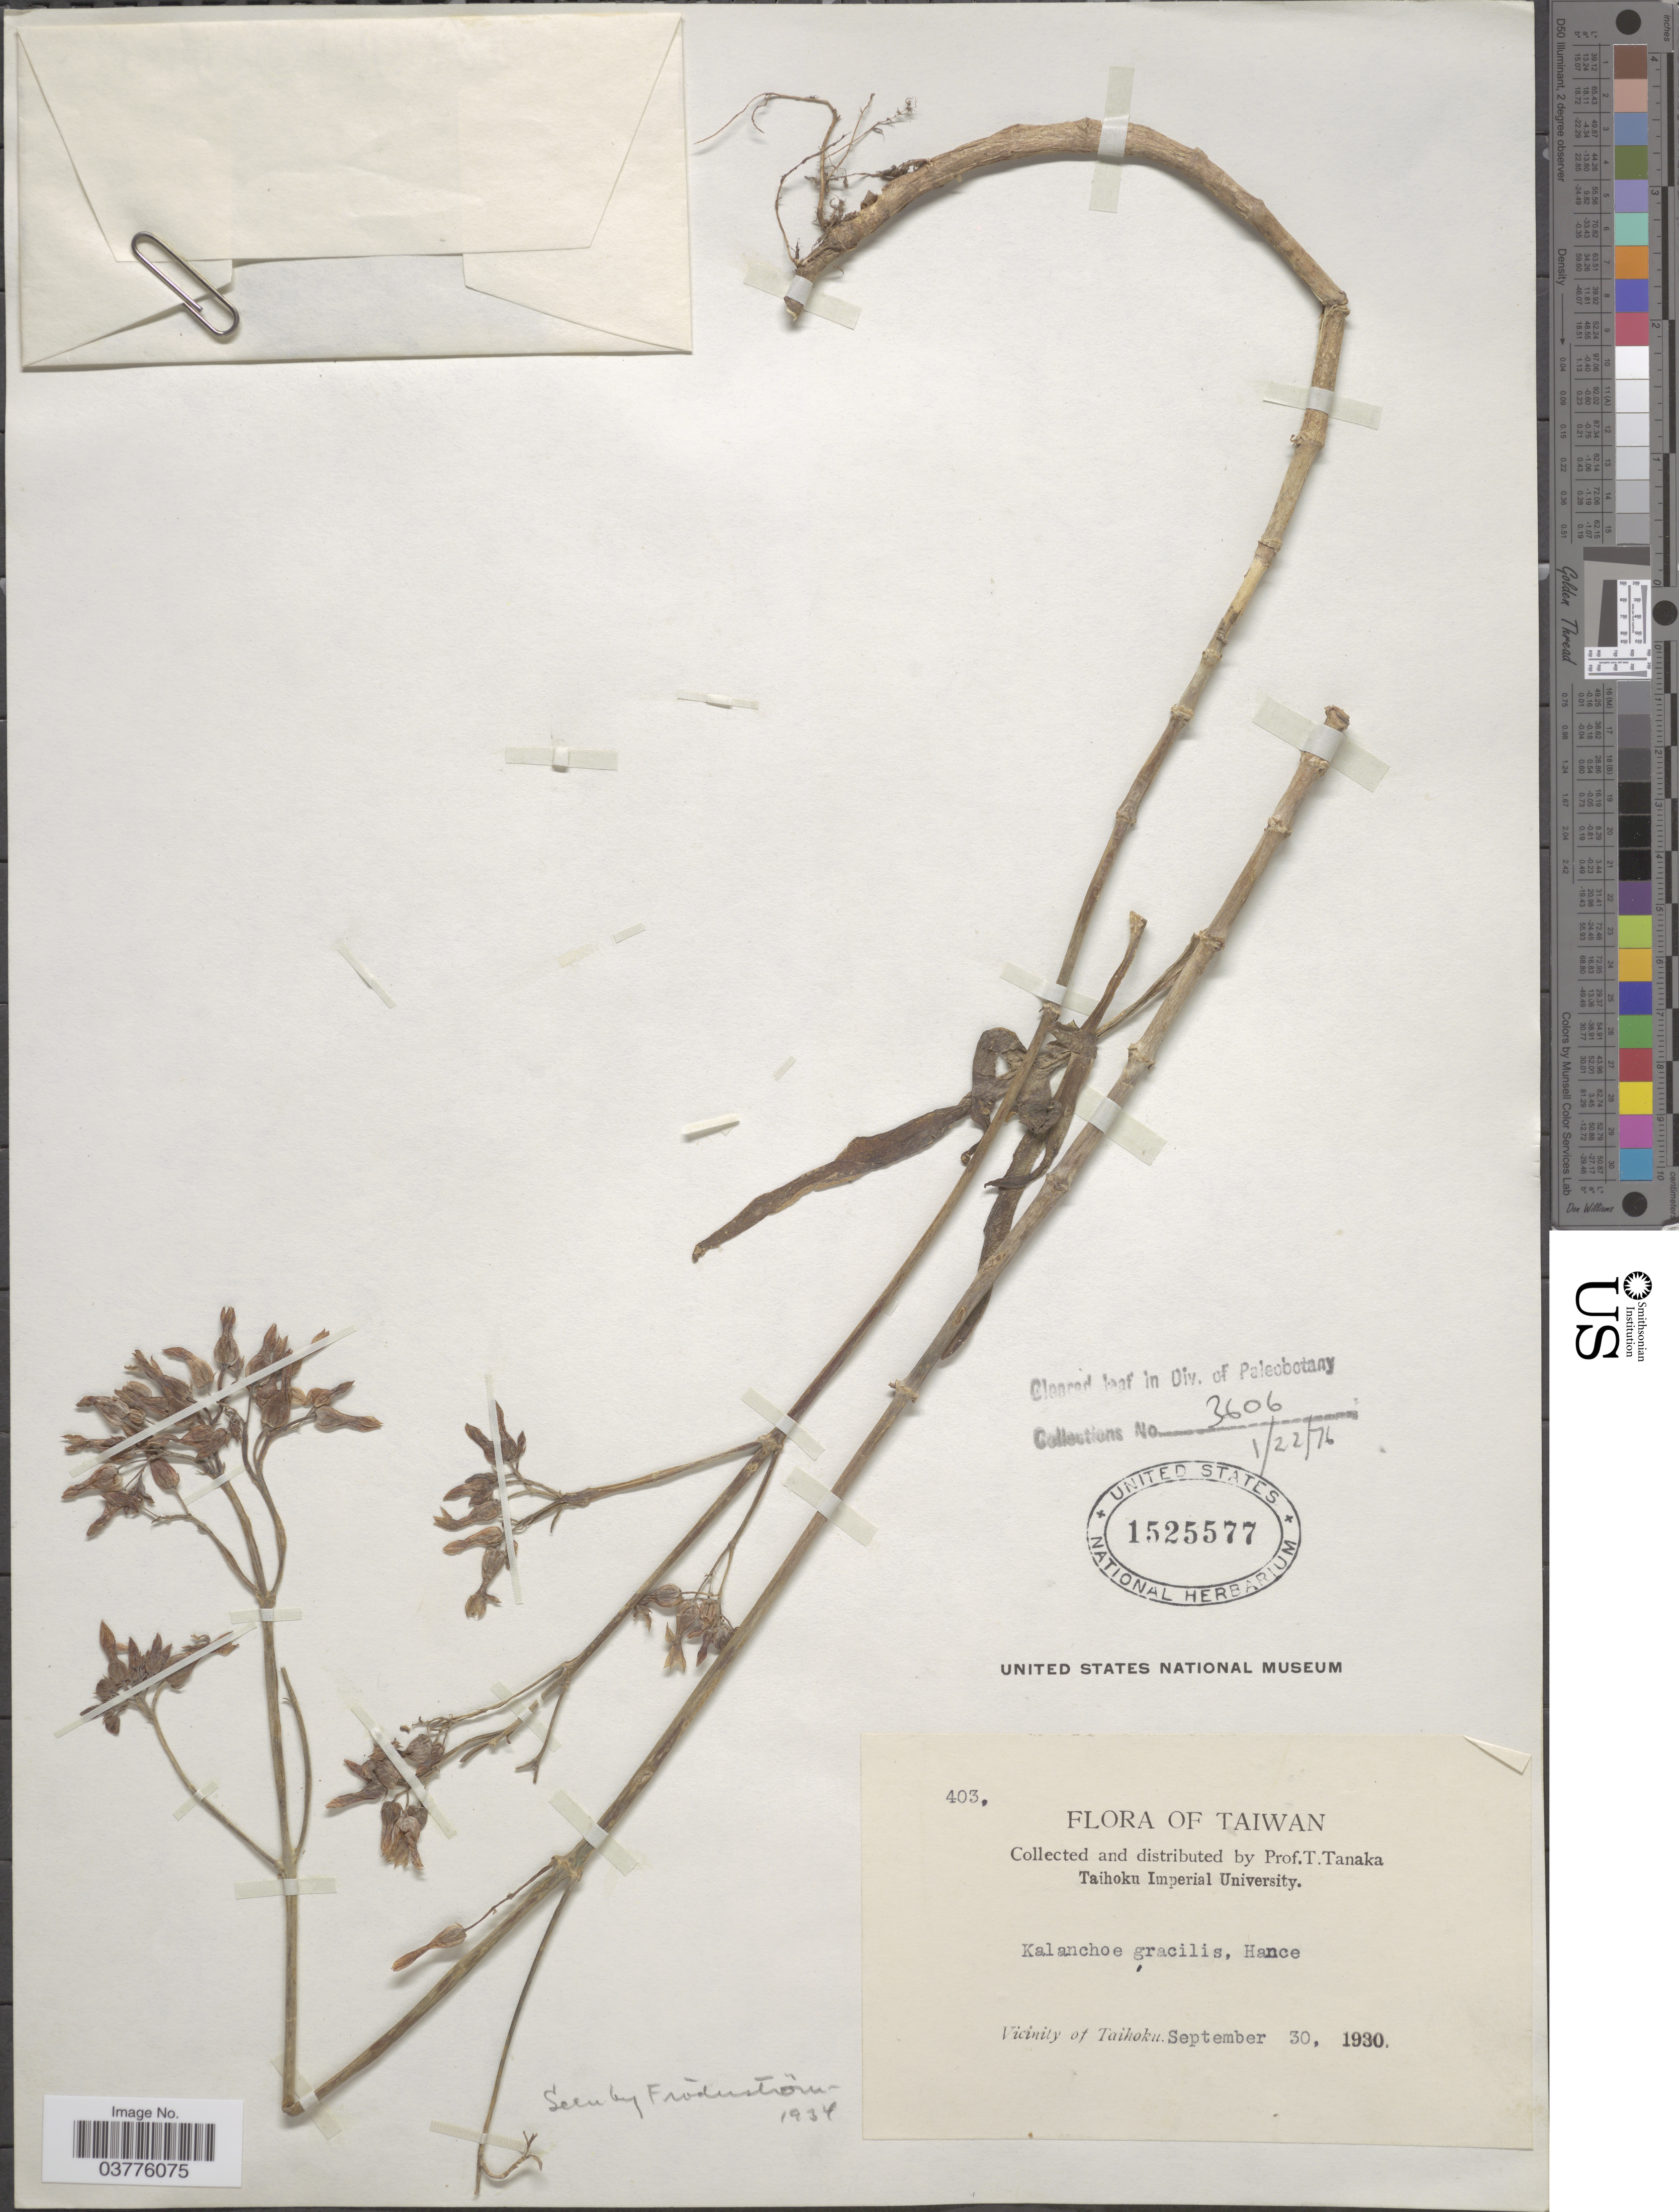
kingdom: Plantae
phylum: Tracheophyta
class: Magnoliopsida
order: Saxifragales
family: Crassulaceae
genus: Kalanchoe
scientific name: Kalanchoe gracilis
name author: Hance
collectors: T. Tanaka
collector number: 403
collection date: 1930-09-30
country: Taiwan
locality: Vicinity of Taihoku.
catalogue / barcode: US 1525577